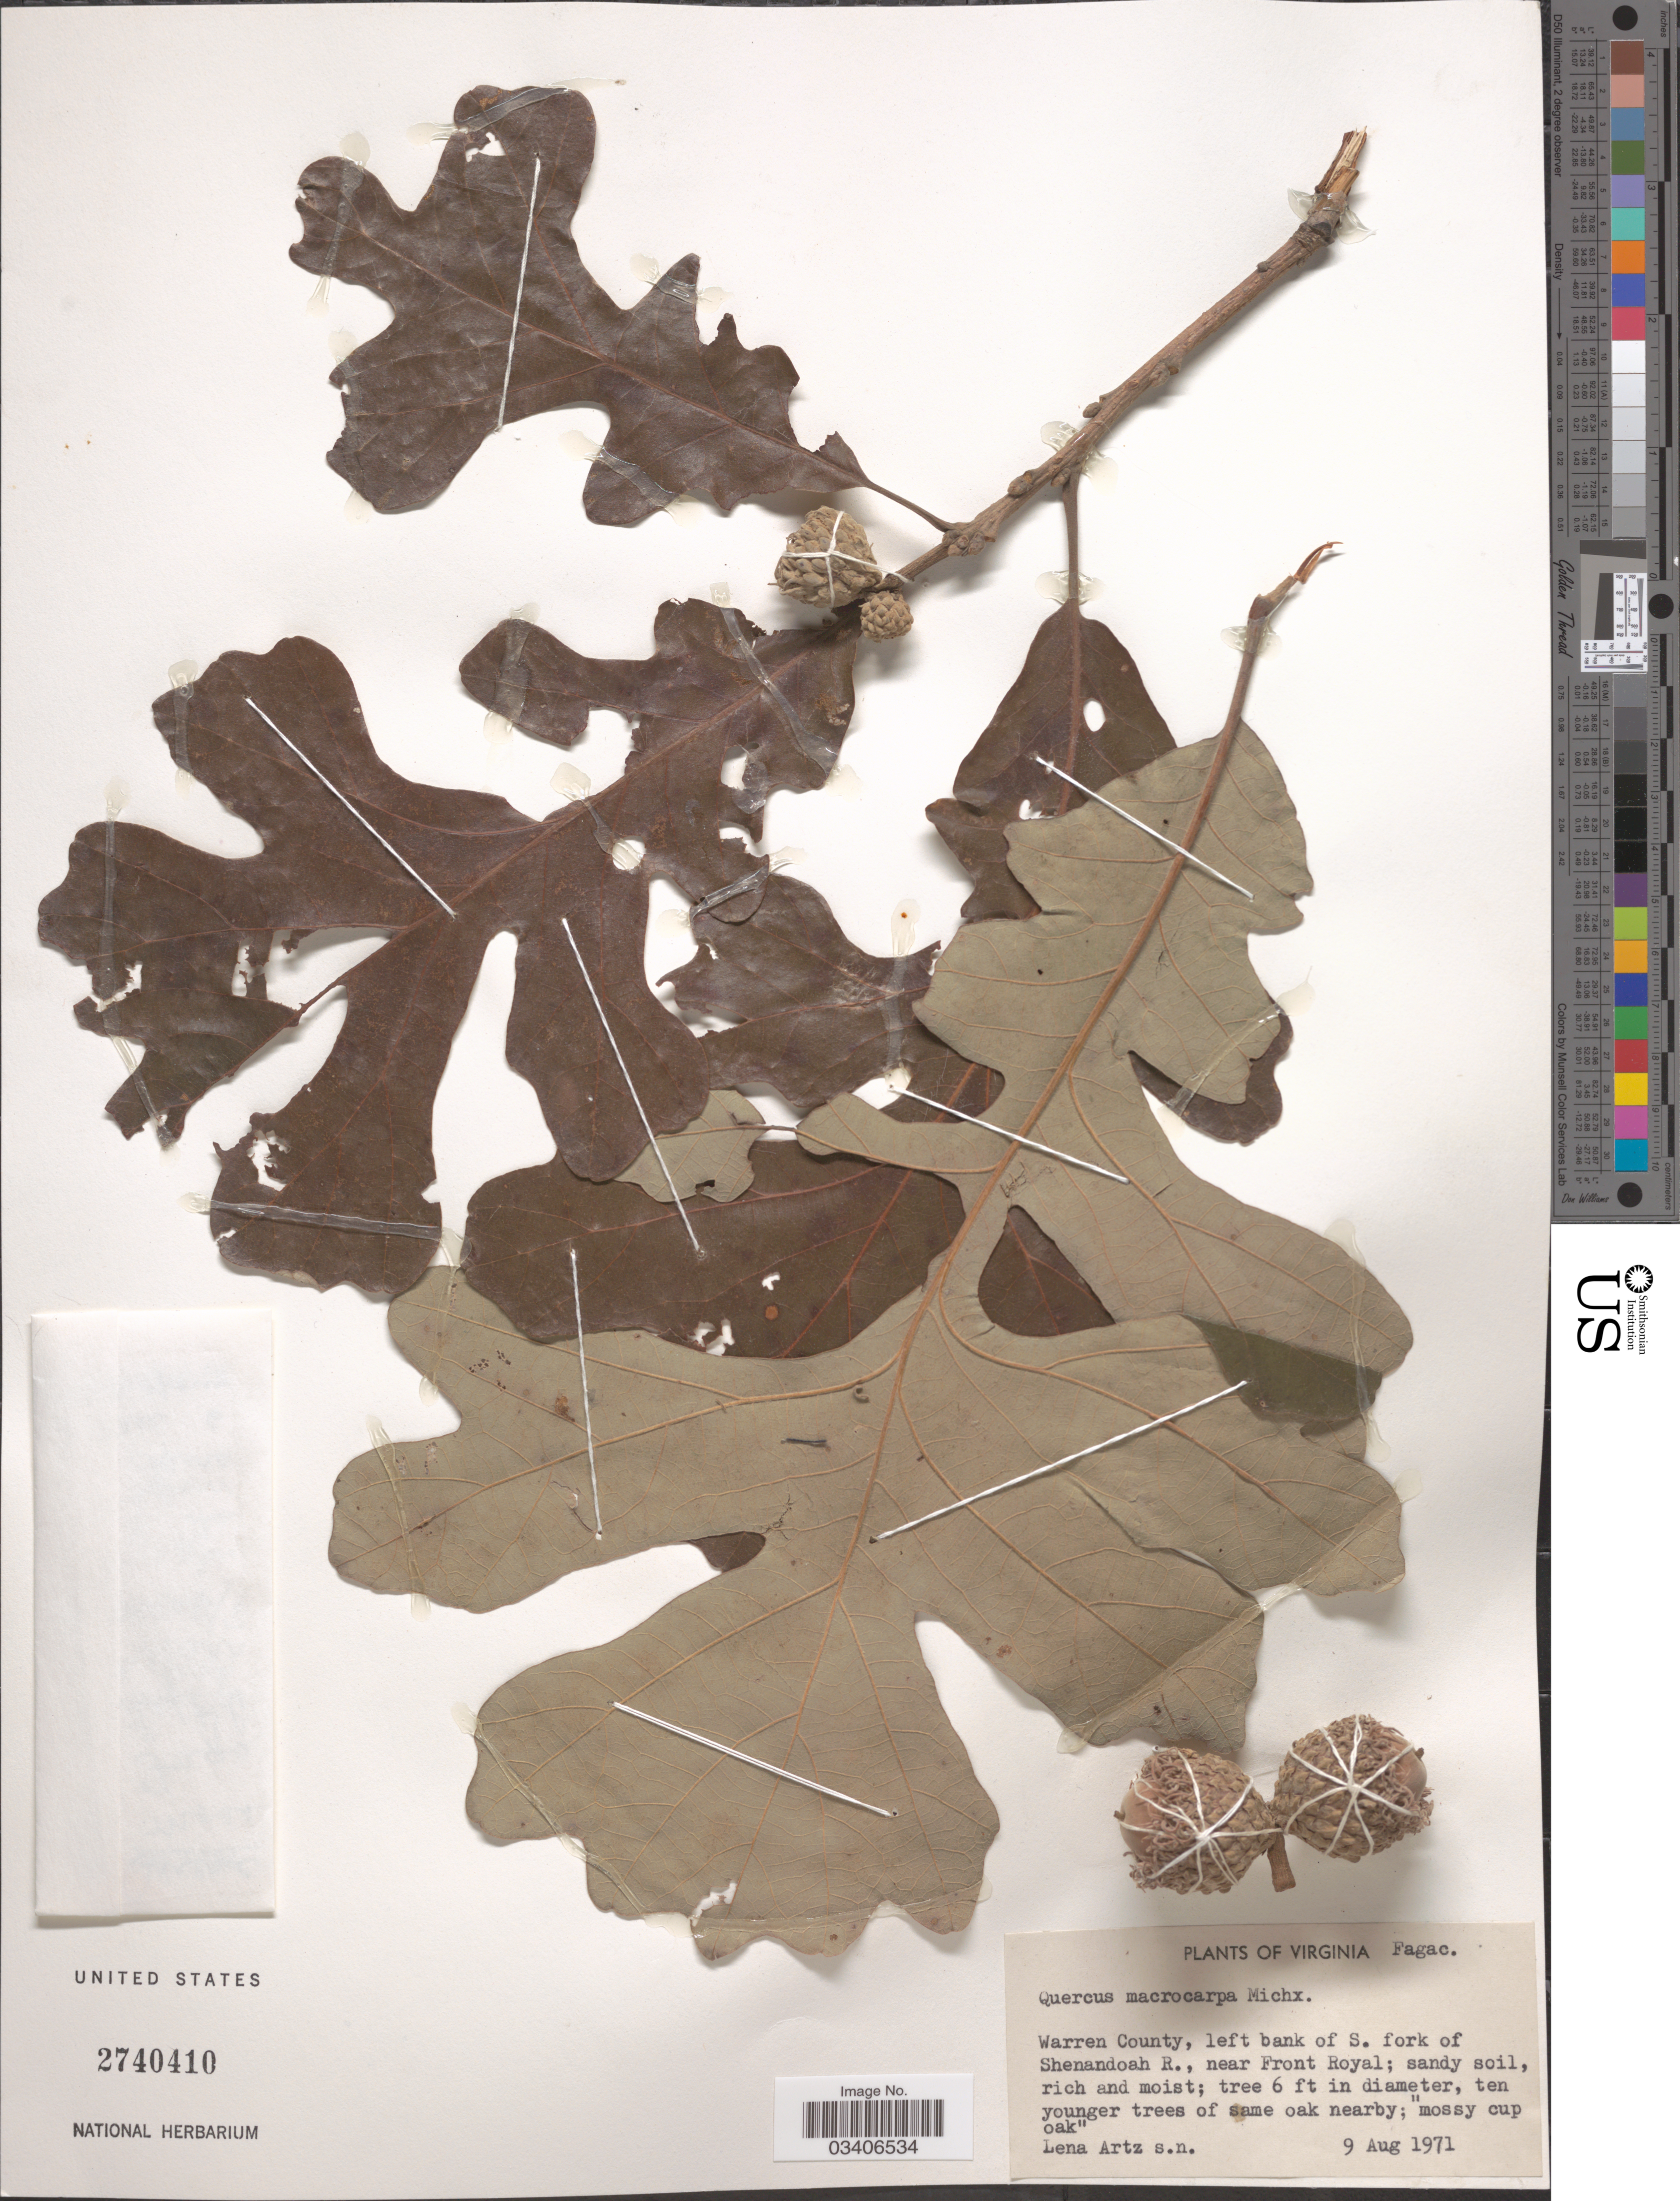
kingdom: Plantae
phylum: Tracheophyta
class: Magnoliopsida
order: Fagales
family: Fagaceae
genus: Quercus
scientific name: Quercus macrocarpa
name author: Michx.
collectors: L. Artz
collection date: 1971-08-09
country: United States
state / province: Virginia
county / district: Warren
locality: Warren County, left bank of S. fork of Shenandoah R., near Front Royal.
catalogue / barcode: US 2740410